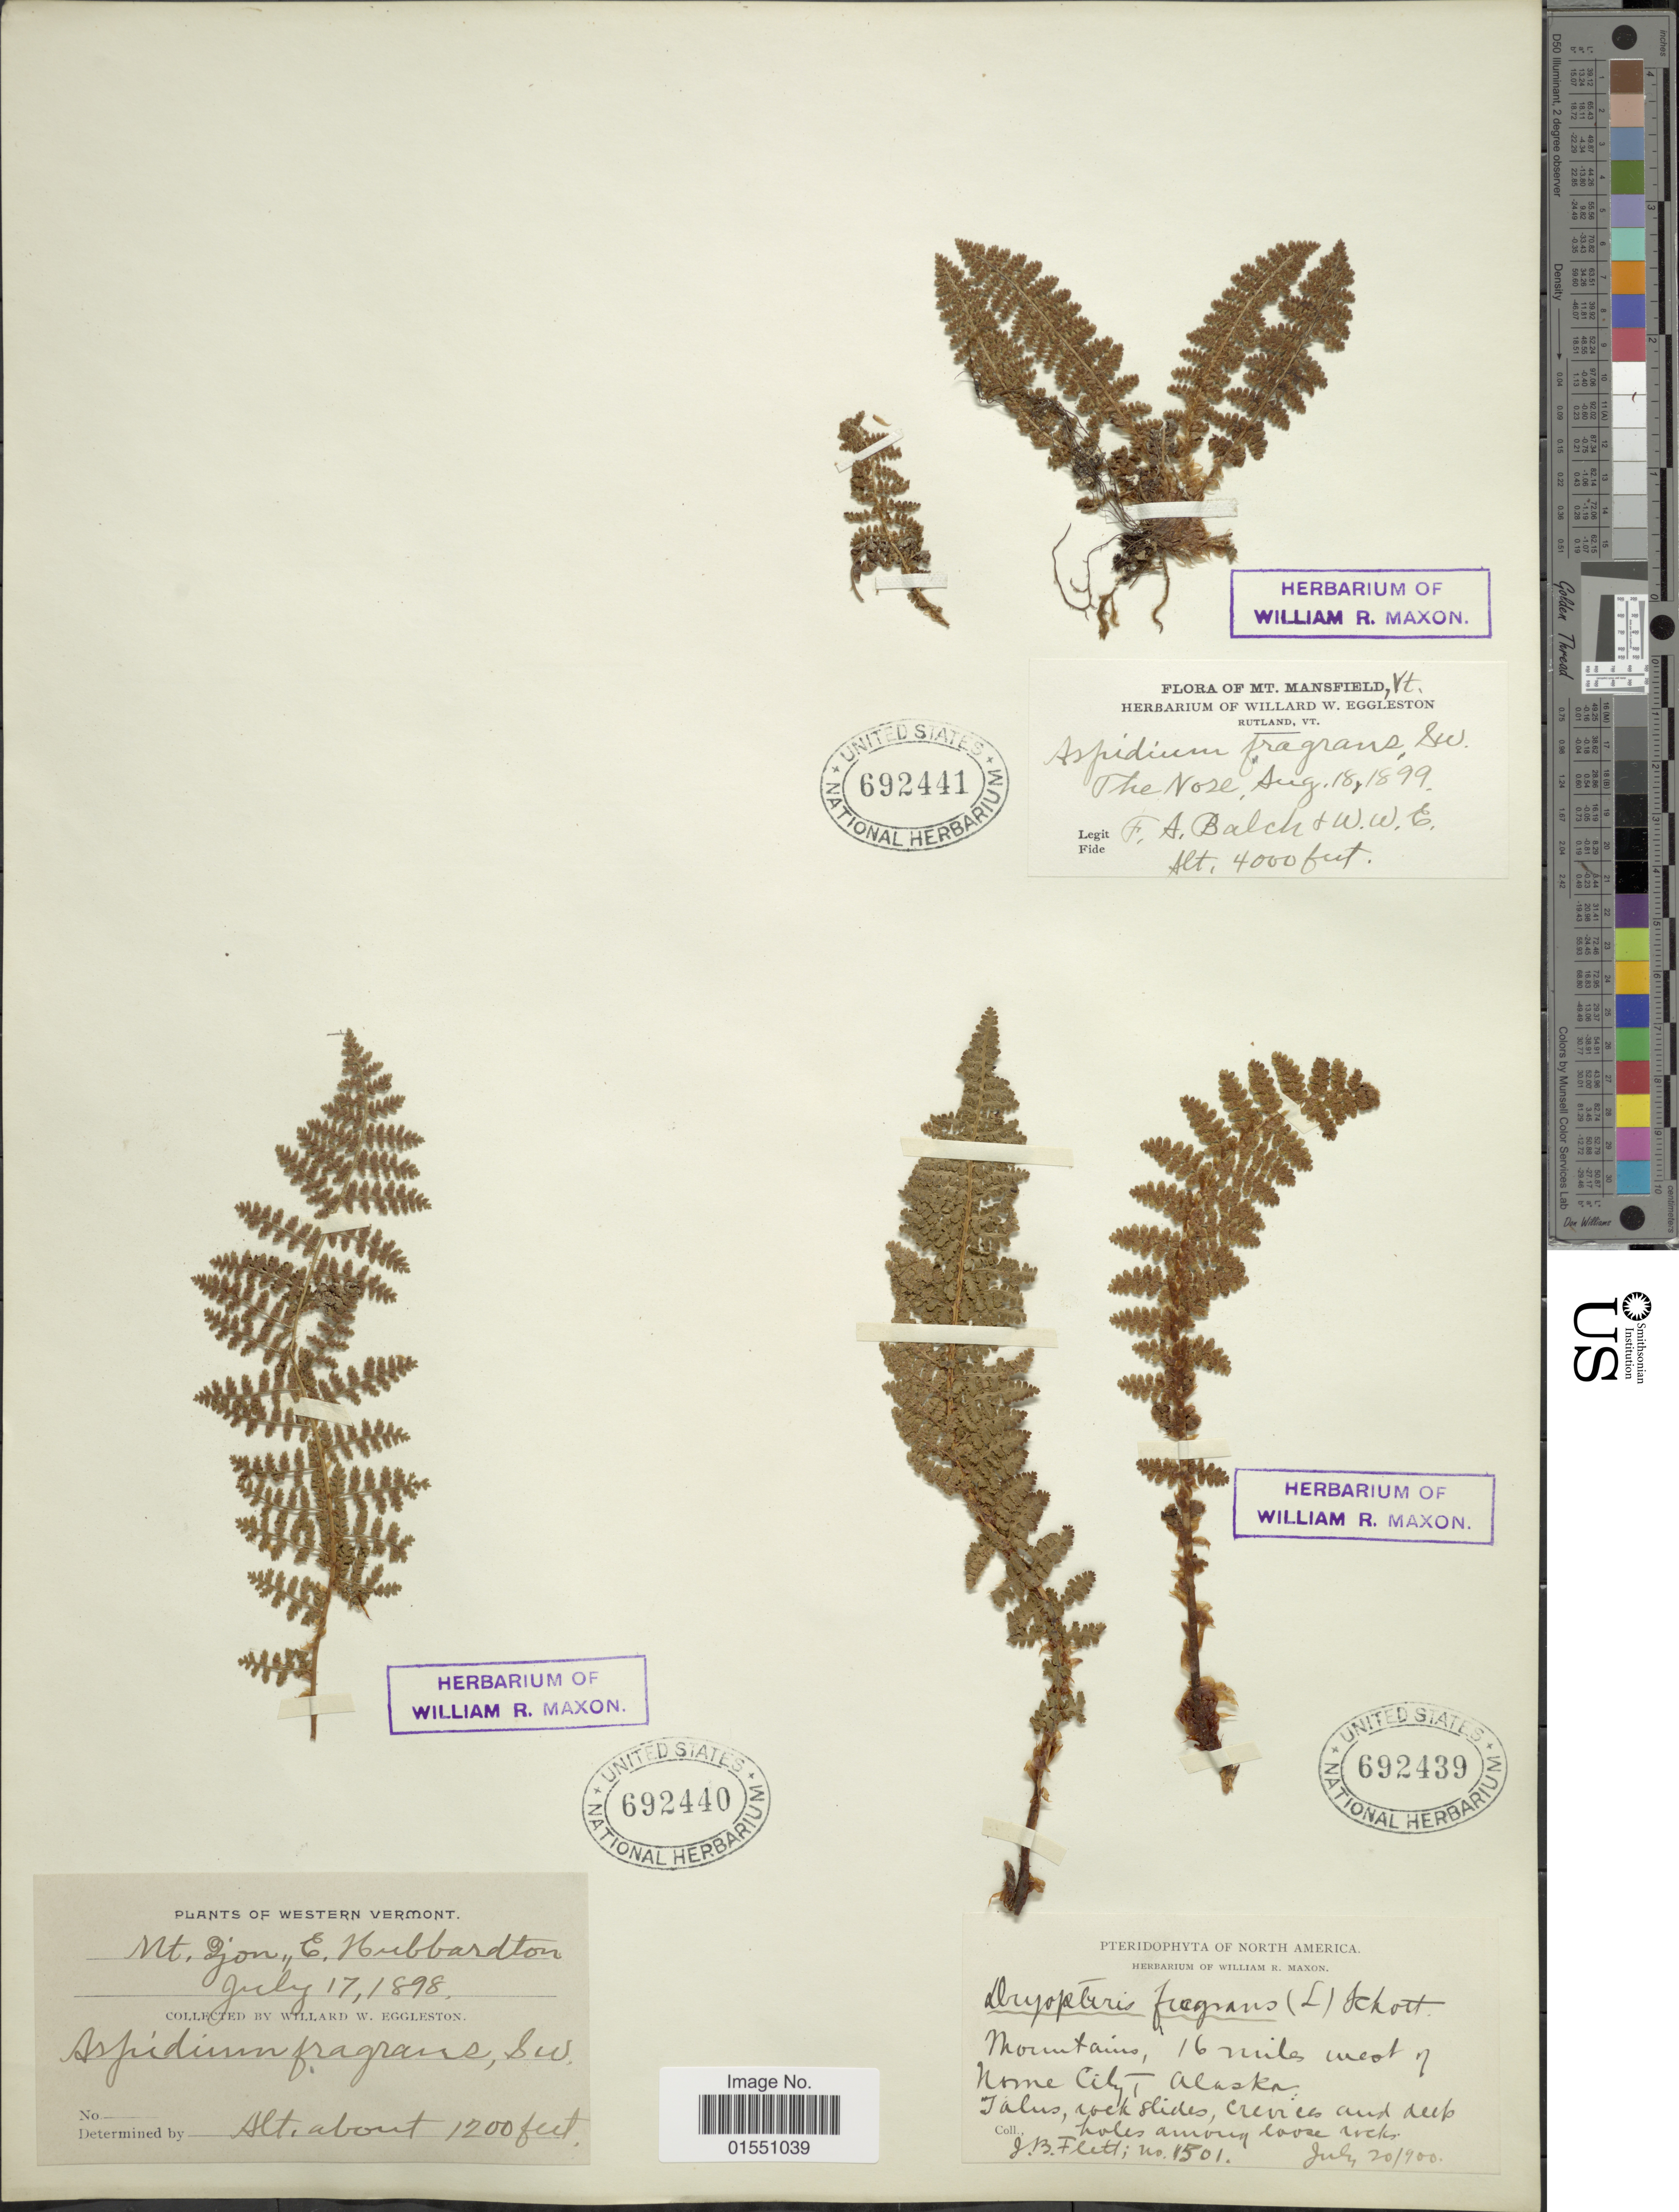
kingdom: Plantae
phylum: Tracheophyta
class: Polypodiopsida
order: Polypodiales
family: Dryopteridaceae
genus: Dryopteris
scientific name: Dryopteris fragrans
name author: (L.) Schott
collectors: F. Balch & W. W. Eggleston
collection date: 1899-08-18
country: United States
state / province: Vermont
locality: Mt. Mansfield, Vt. The Nose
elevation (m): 1219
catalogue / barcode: US 692441-3